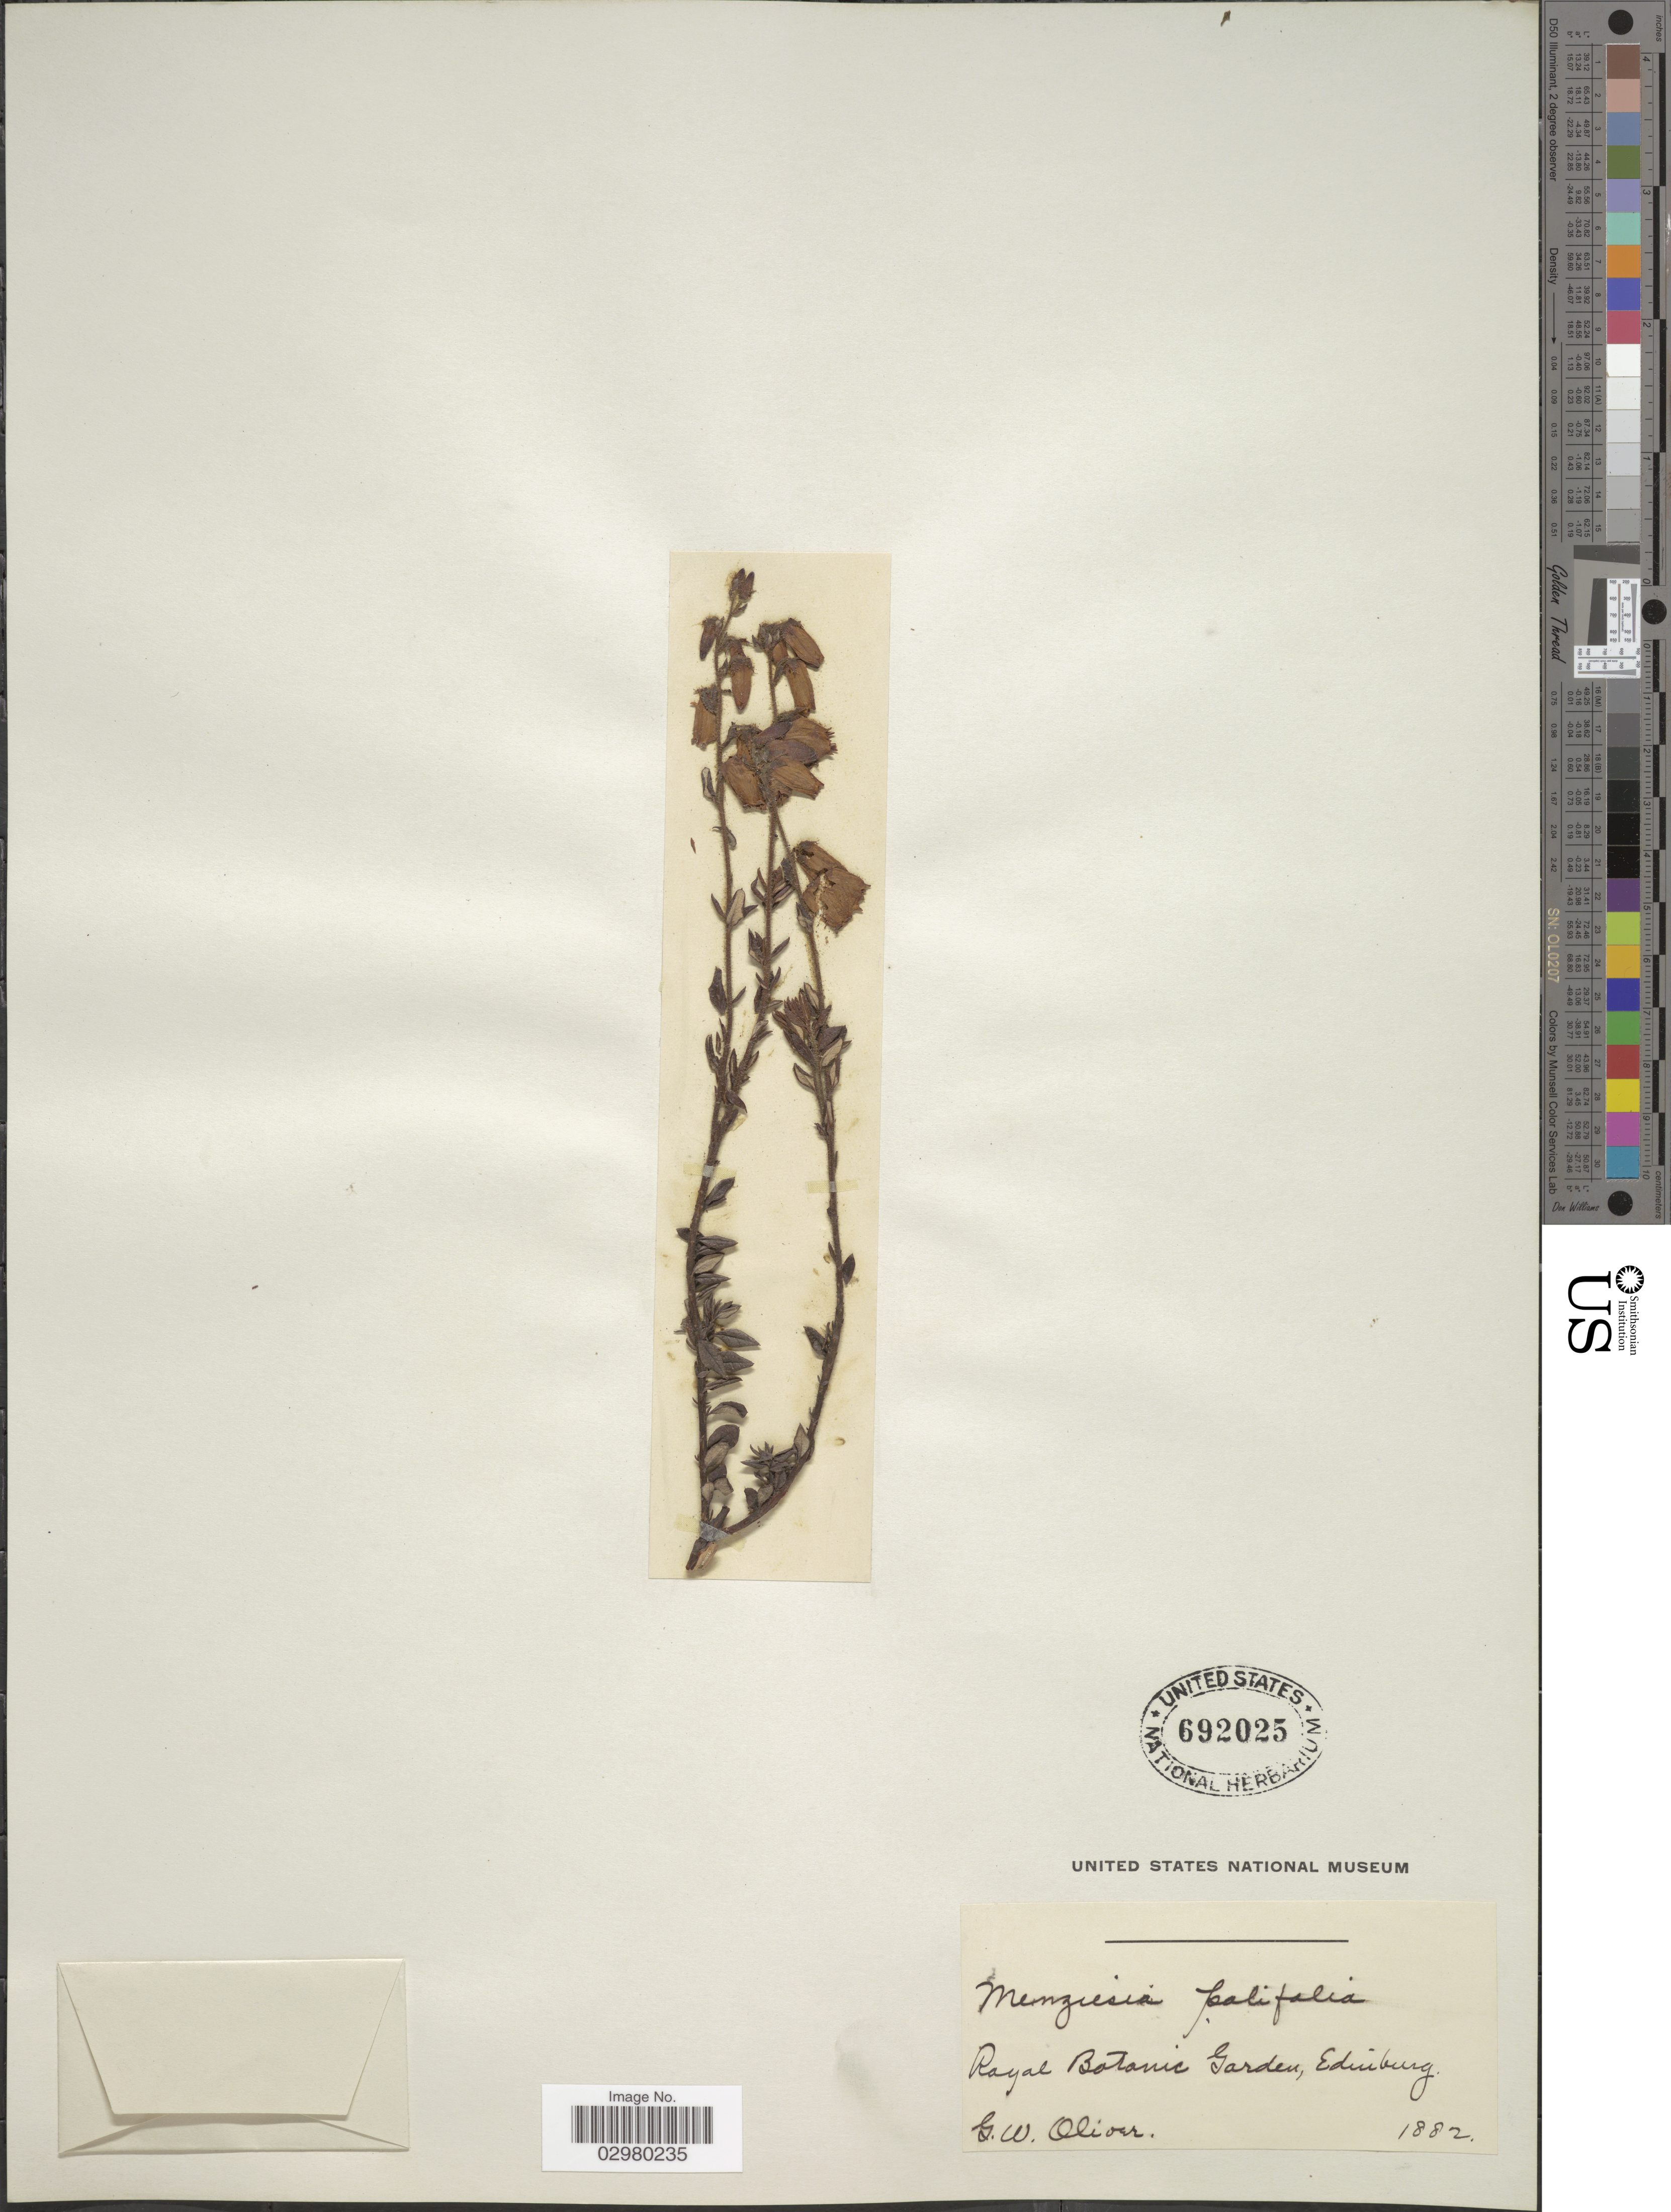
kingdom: Plantae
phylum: Tracheophyta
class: Magnoliopsida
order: Ericales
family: Ericaceae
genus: Menziesia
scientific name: Menziesia polifolia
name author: Juss.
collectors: G. W. Oliver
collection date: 1882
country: United Kingdom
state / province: Scotland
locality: Royal Botanic Garden, Edinburg.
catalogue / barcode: US 692025